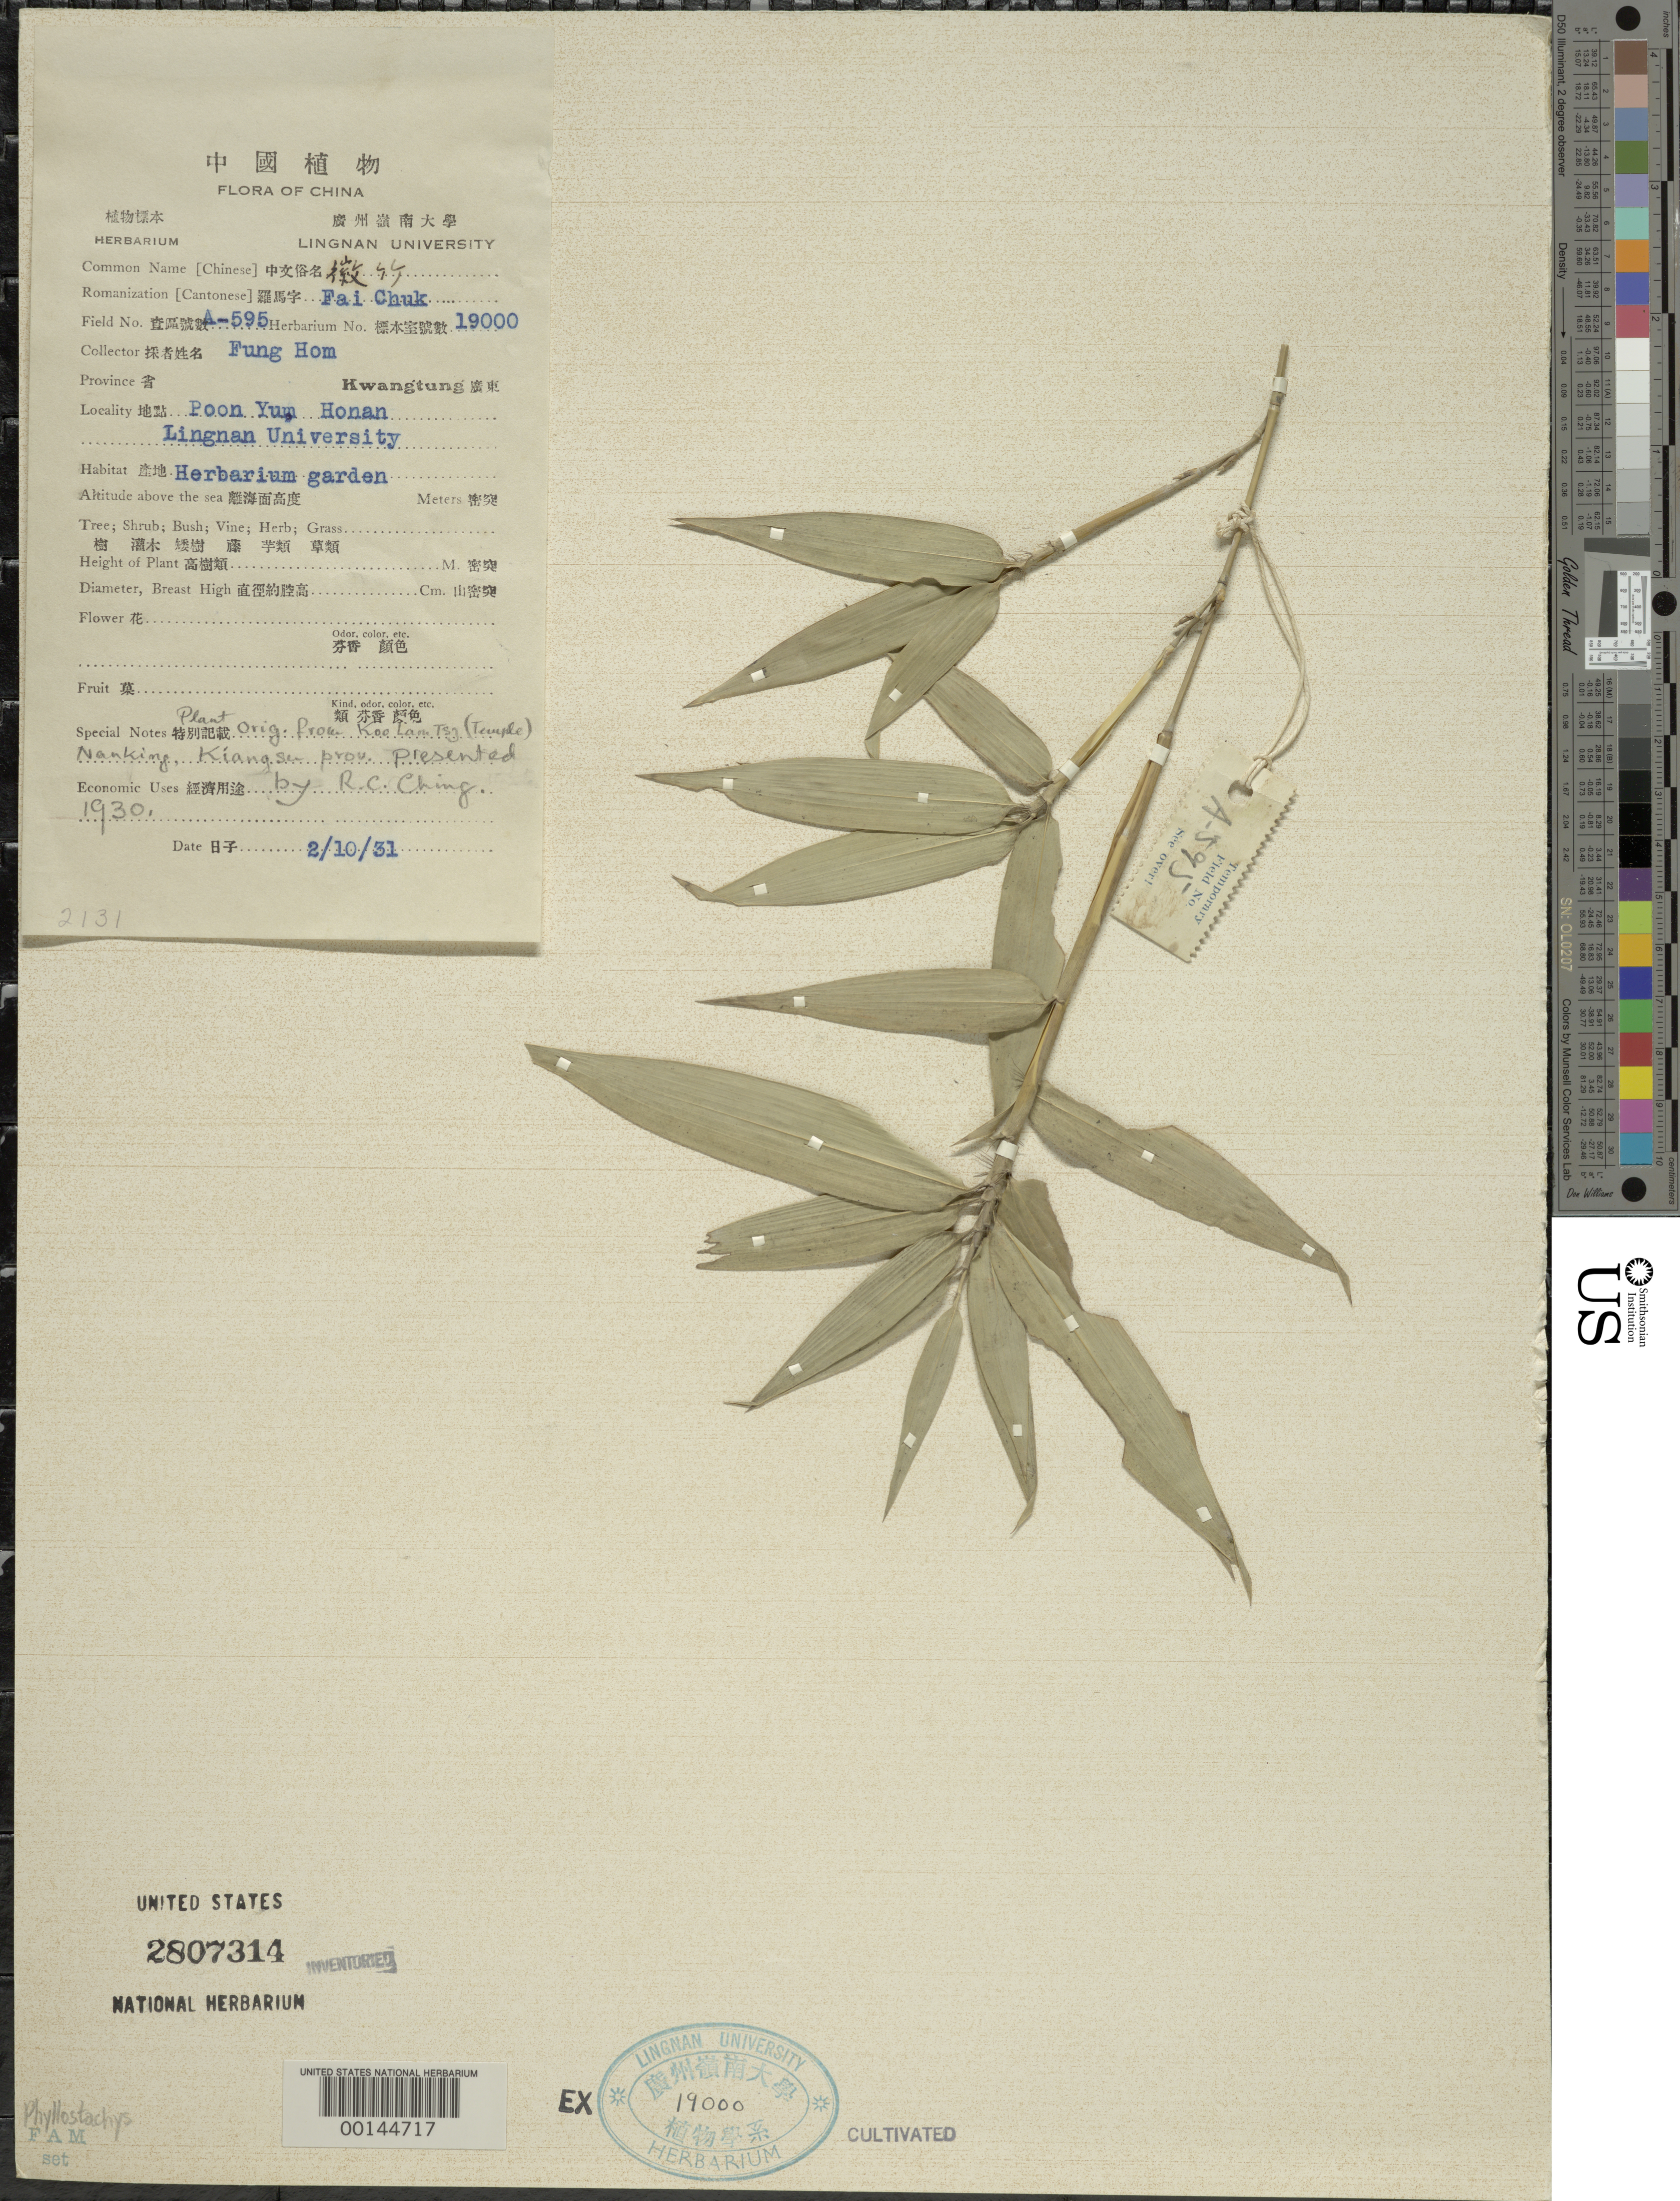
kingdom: Plantae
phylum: Tracheophyta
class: Liliopsida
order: Poales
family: Poaceae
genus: Phyllostachys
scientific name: Phyllostachys sp.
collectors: H. L. Fung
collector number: A-595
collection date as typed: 10 Feb 1931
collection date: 1931-02-10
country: China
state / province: Guangdong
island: Honam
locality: Honan, p'an-yu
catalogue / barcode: US 2807314